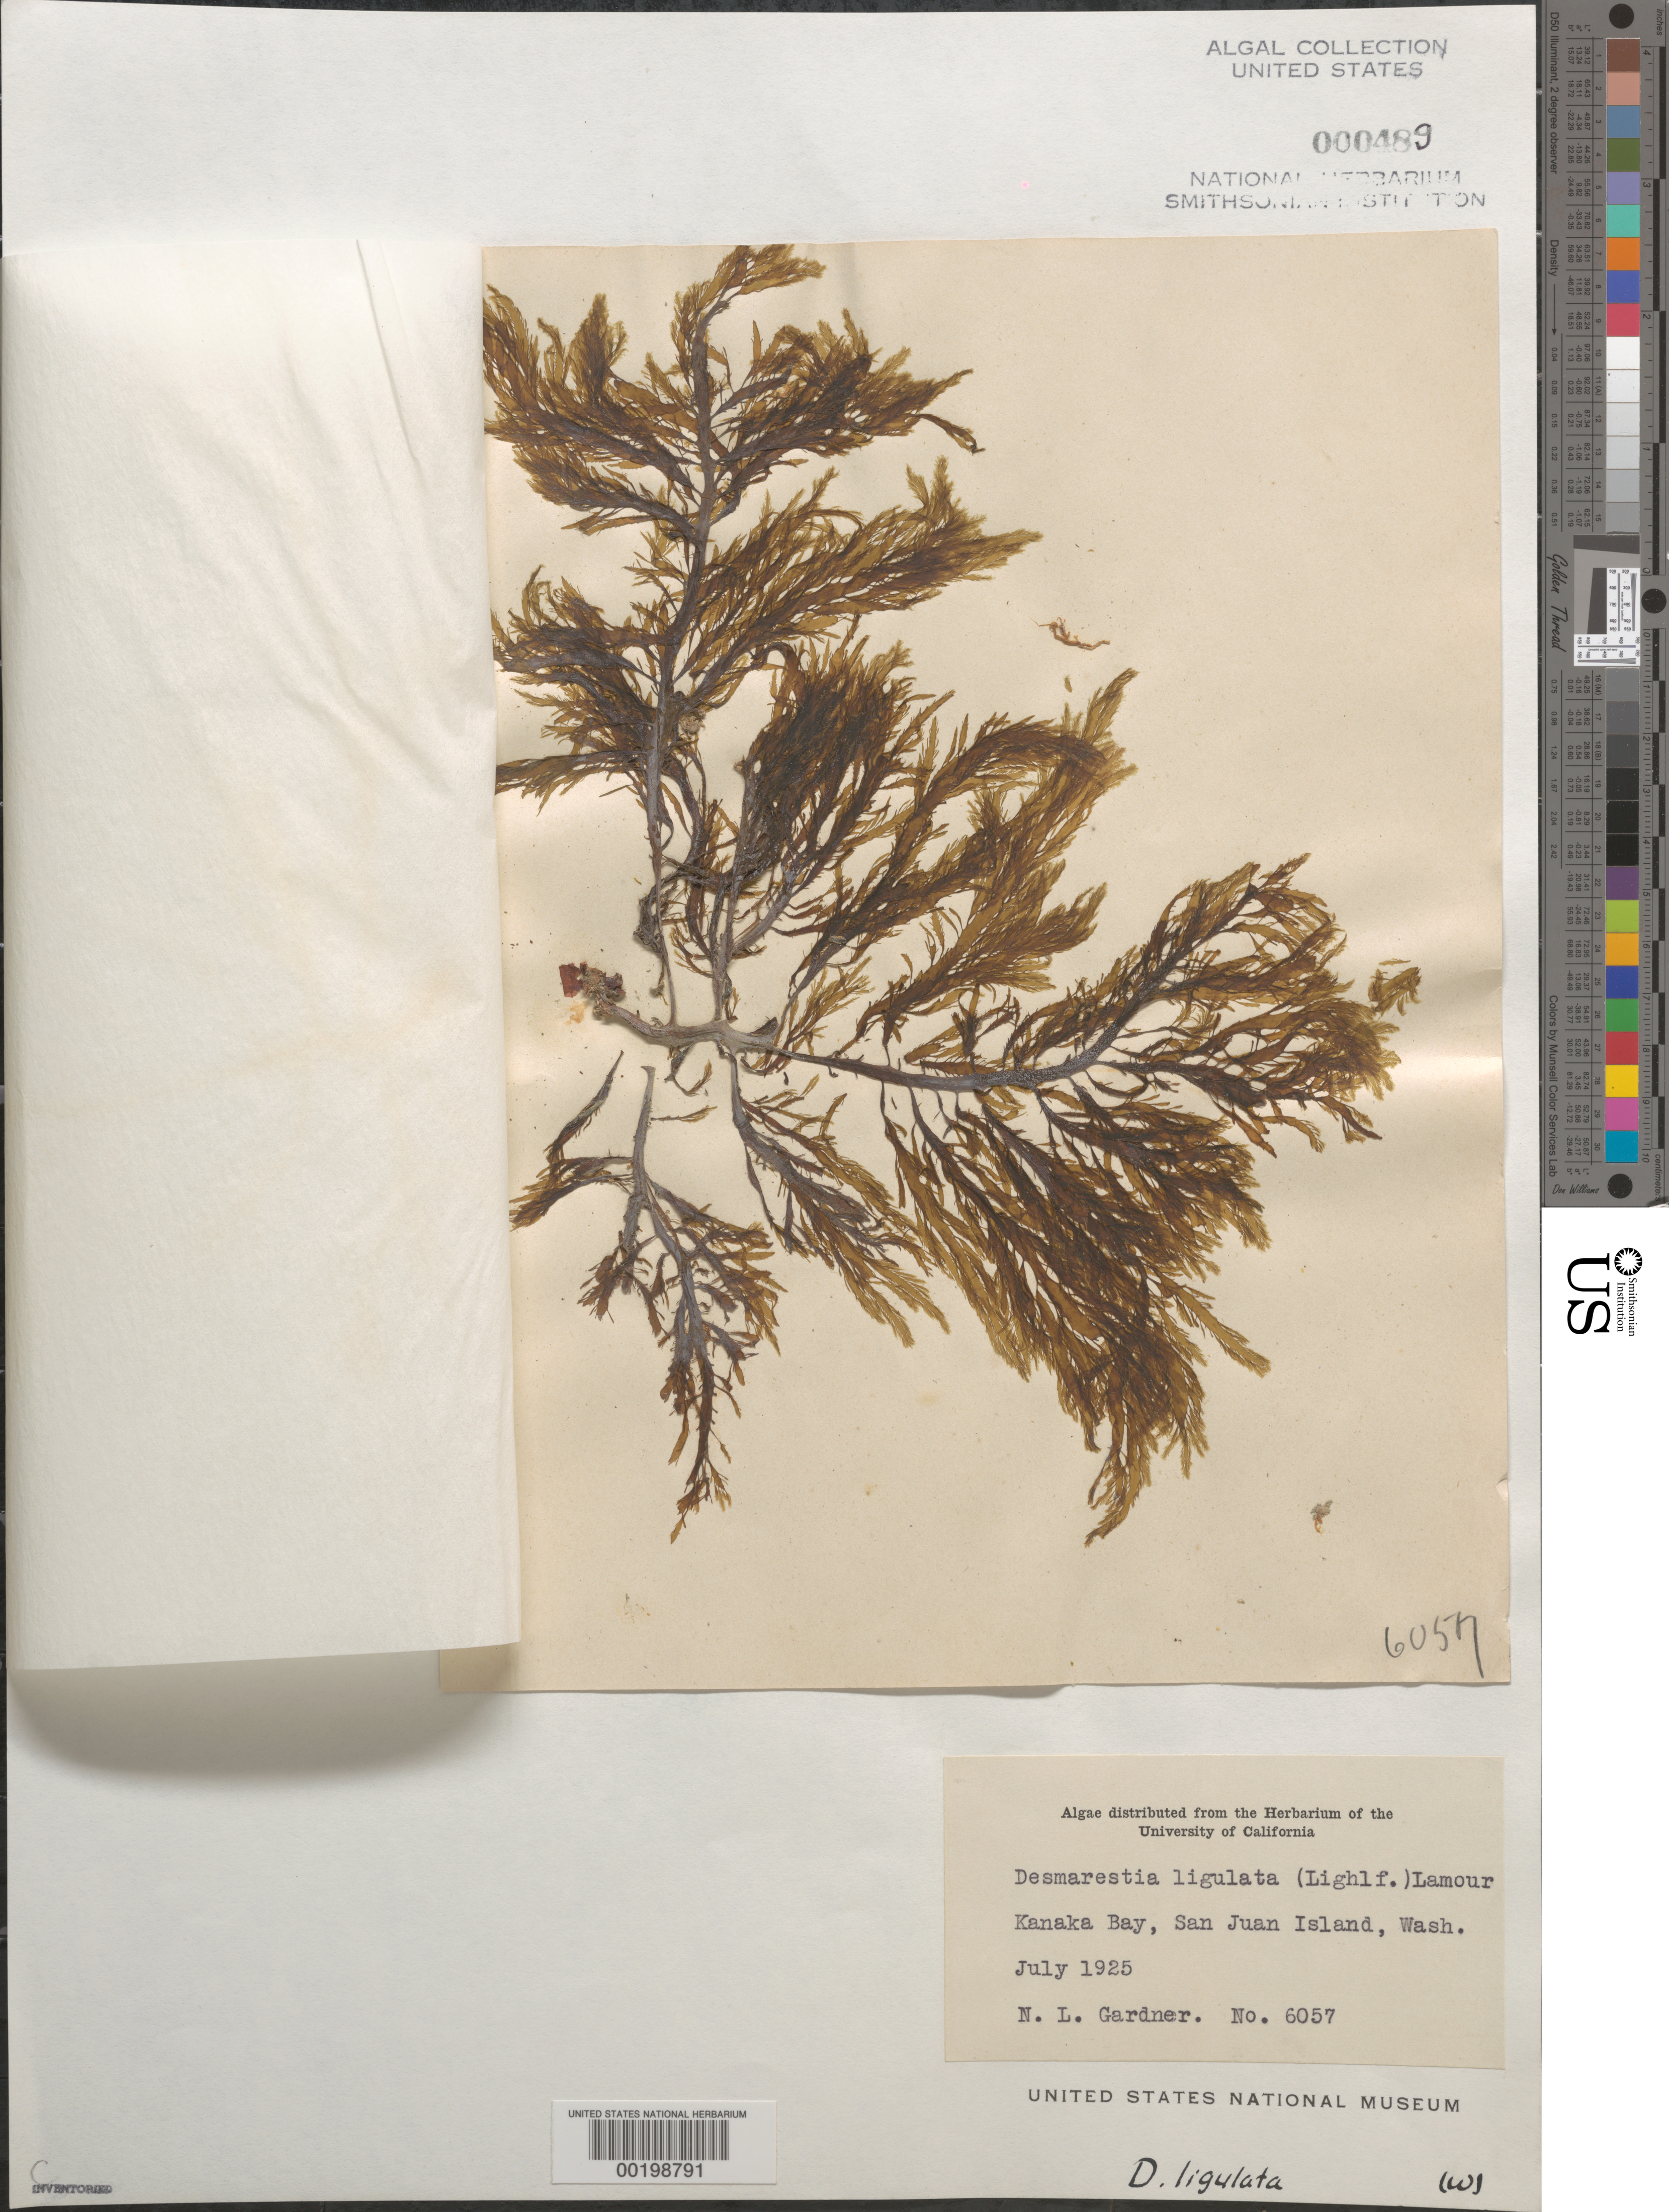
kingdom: Chromista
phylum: Ochrophyta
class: Phaeophyceae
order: Desmarestiales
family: Desmarestiaceae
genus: Desmarestia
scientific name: Desmarestia ligulata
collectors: N. Gardner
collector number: NLG 6057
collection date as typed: Jul 1925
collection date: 1925-07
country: United States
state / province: Washington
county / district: San Juan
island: San Juan Island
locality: Kanaka Bay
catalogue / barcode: US 489